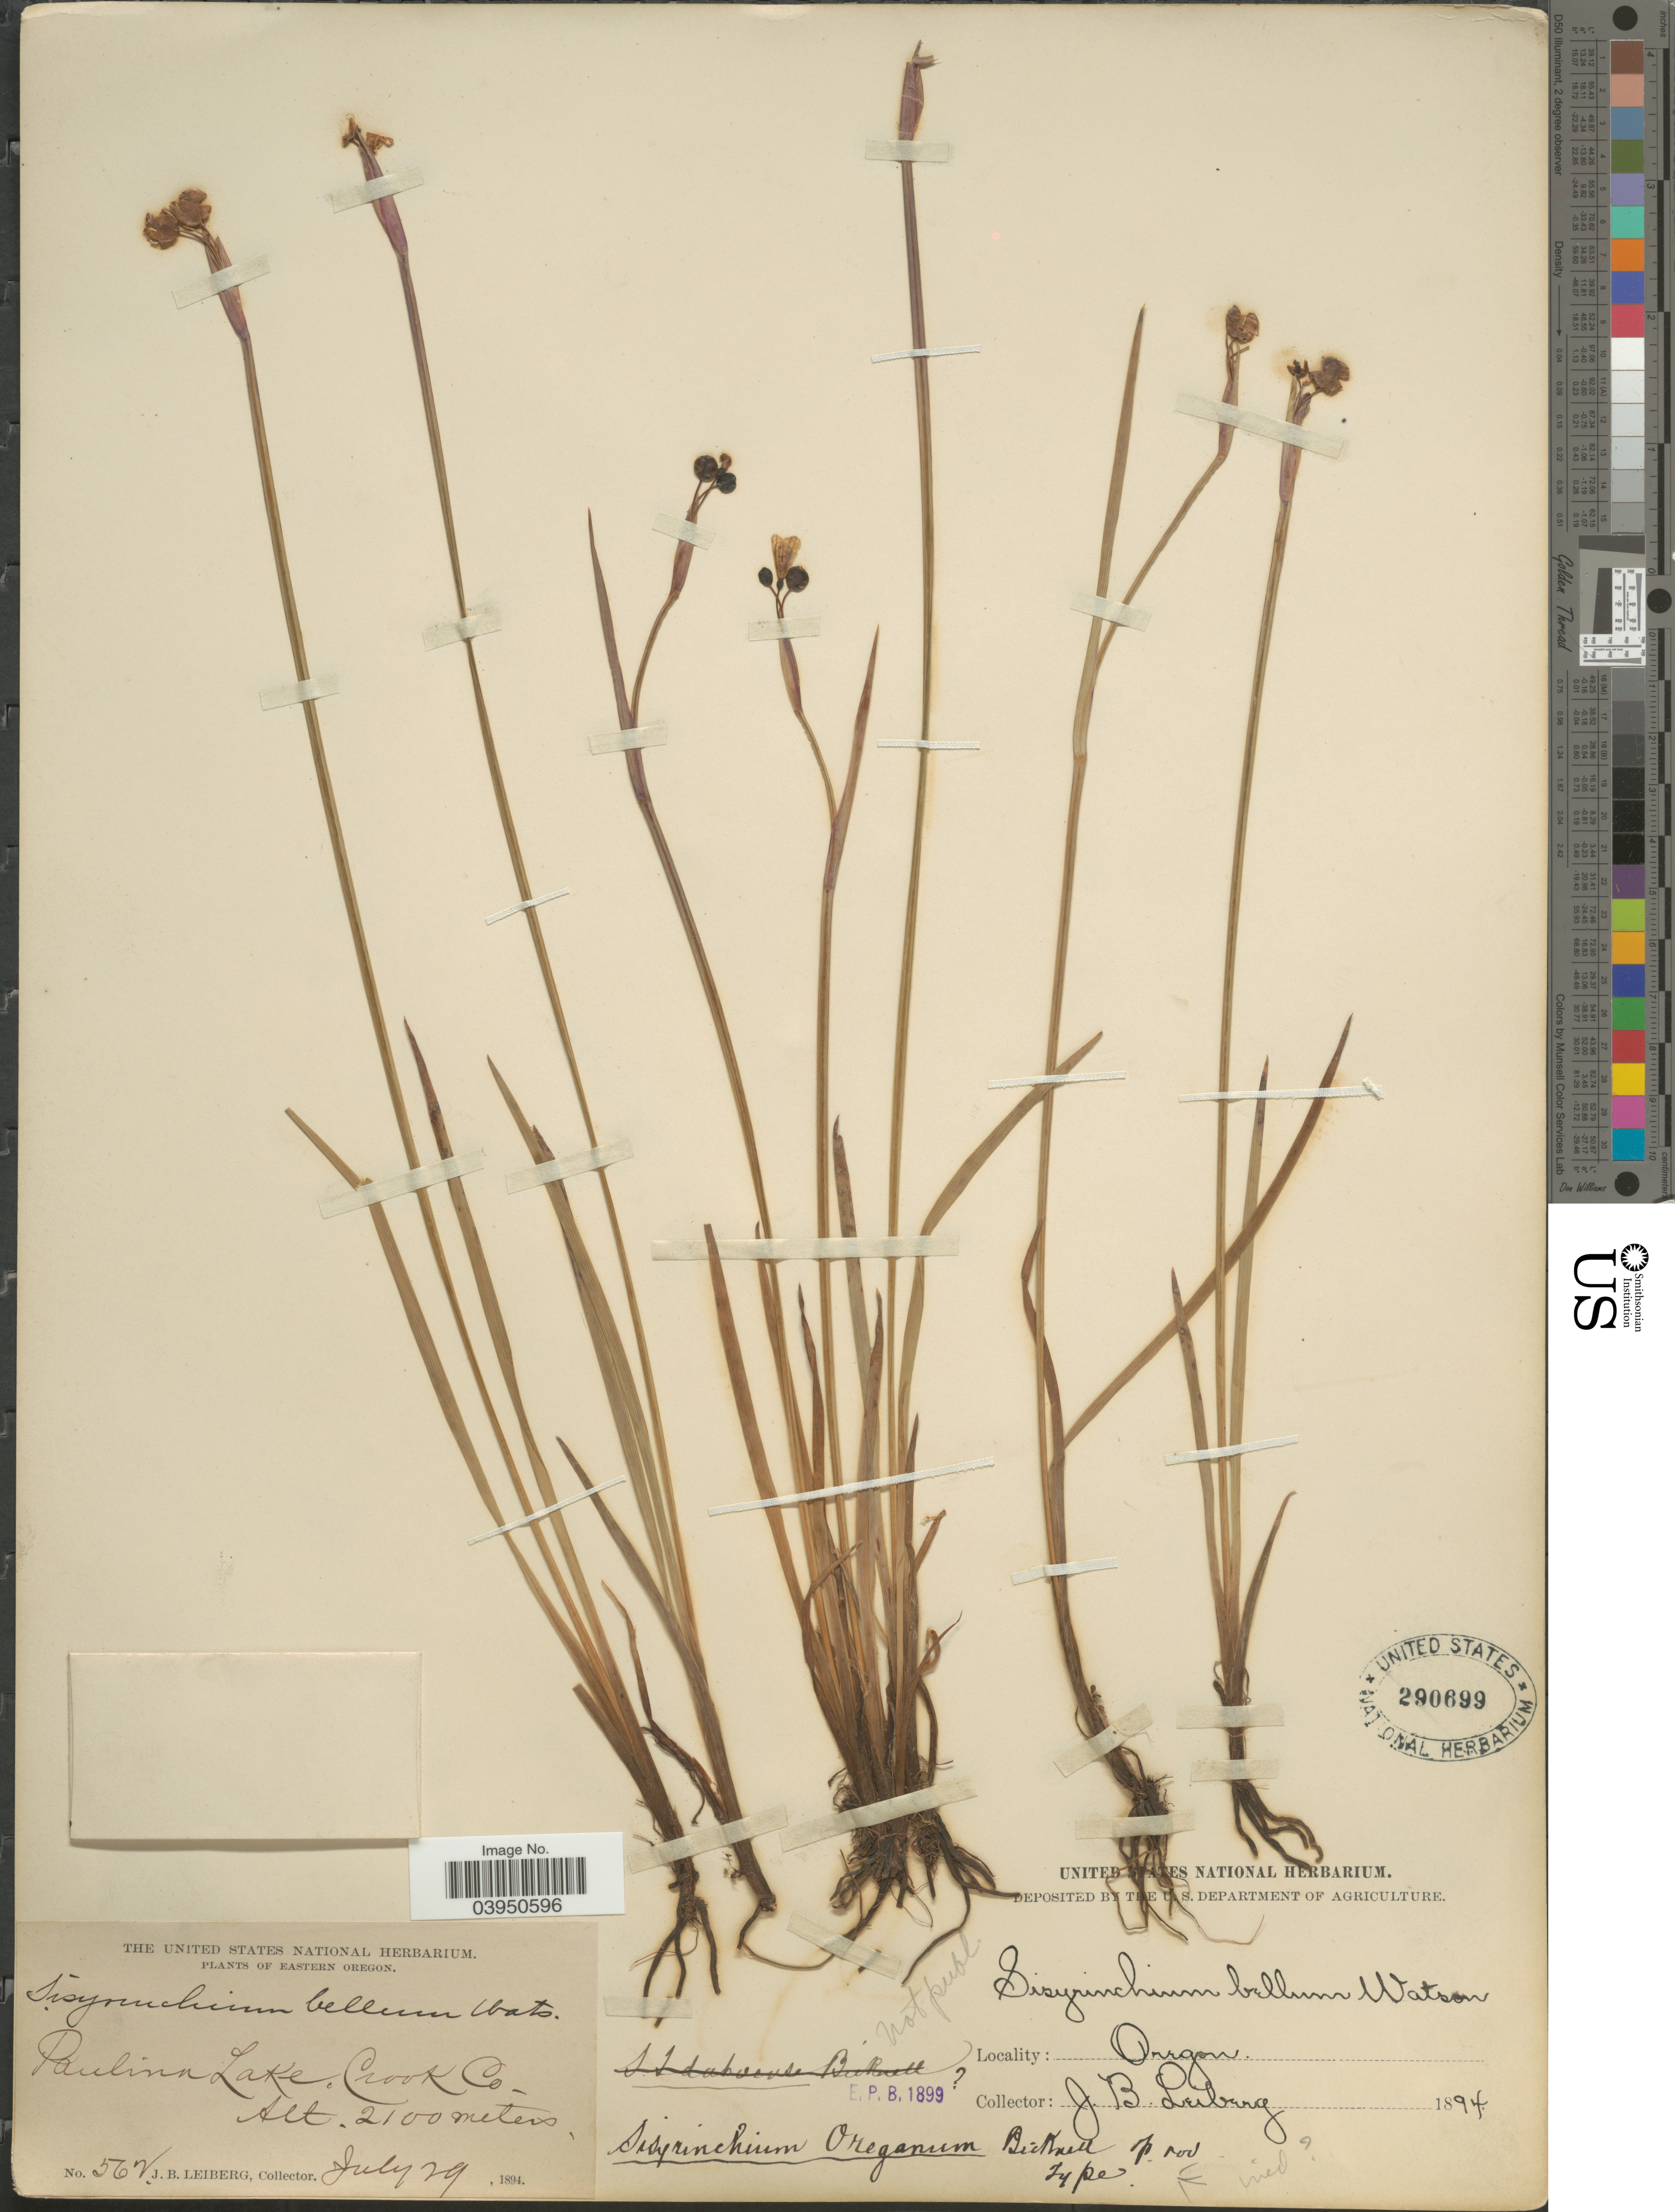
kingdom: Plantae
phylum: Tracheophyta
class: Liliopsida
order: Asparagales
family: Iridaceae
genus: Sisyrinchium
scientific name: Sisyrinchium bellum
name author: S. Watson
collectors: J. B. Leiberg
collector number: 562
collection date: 1894-07-29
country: United States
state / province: Oregon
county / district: Deschutes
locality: Eastern Oregon. Paulina Lake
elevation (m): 2100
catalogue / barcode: US 290699